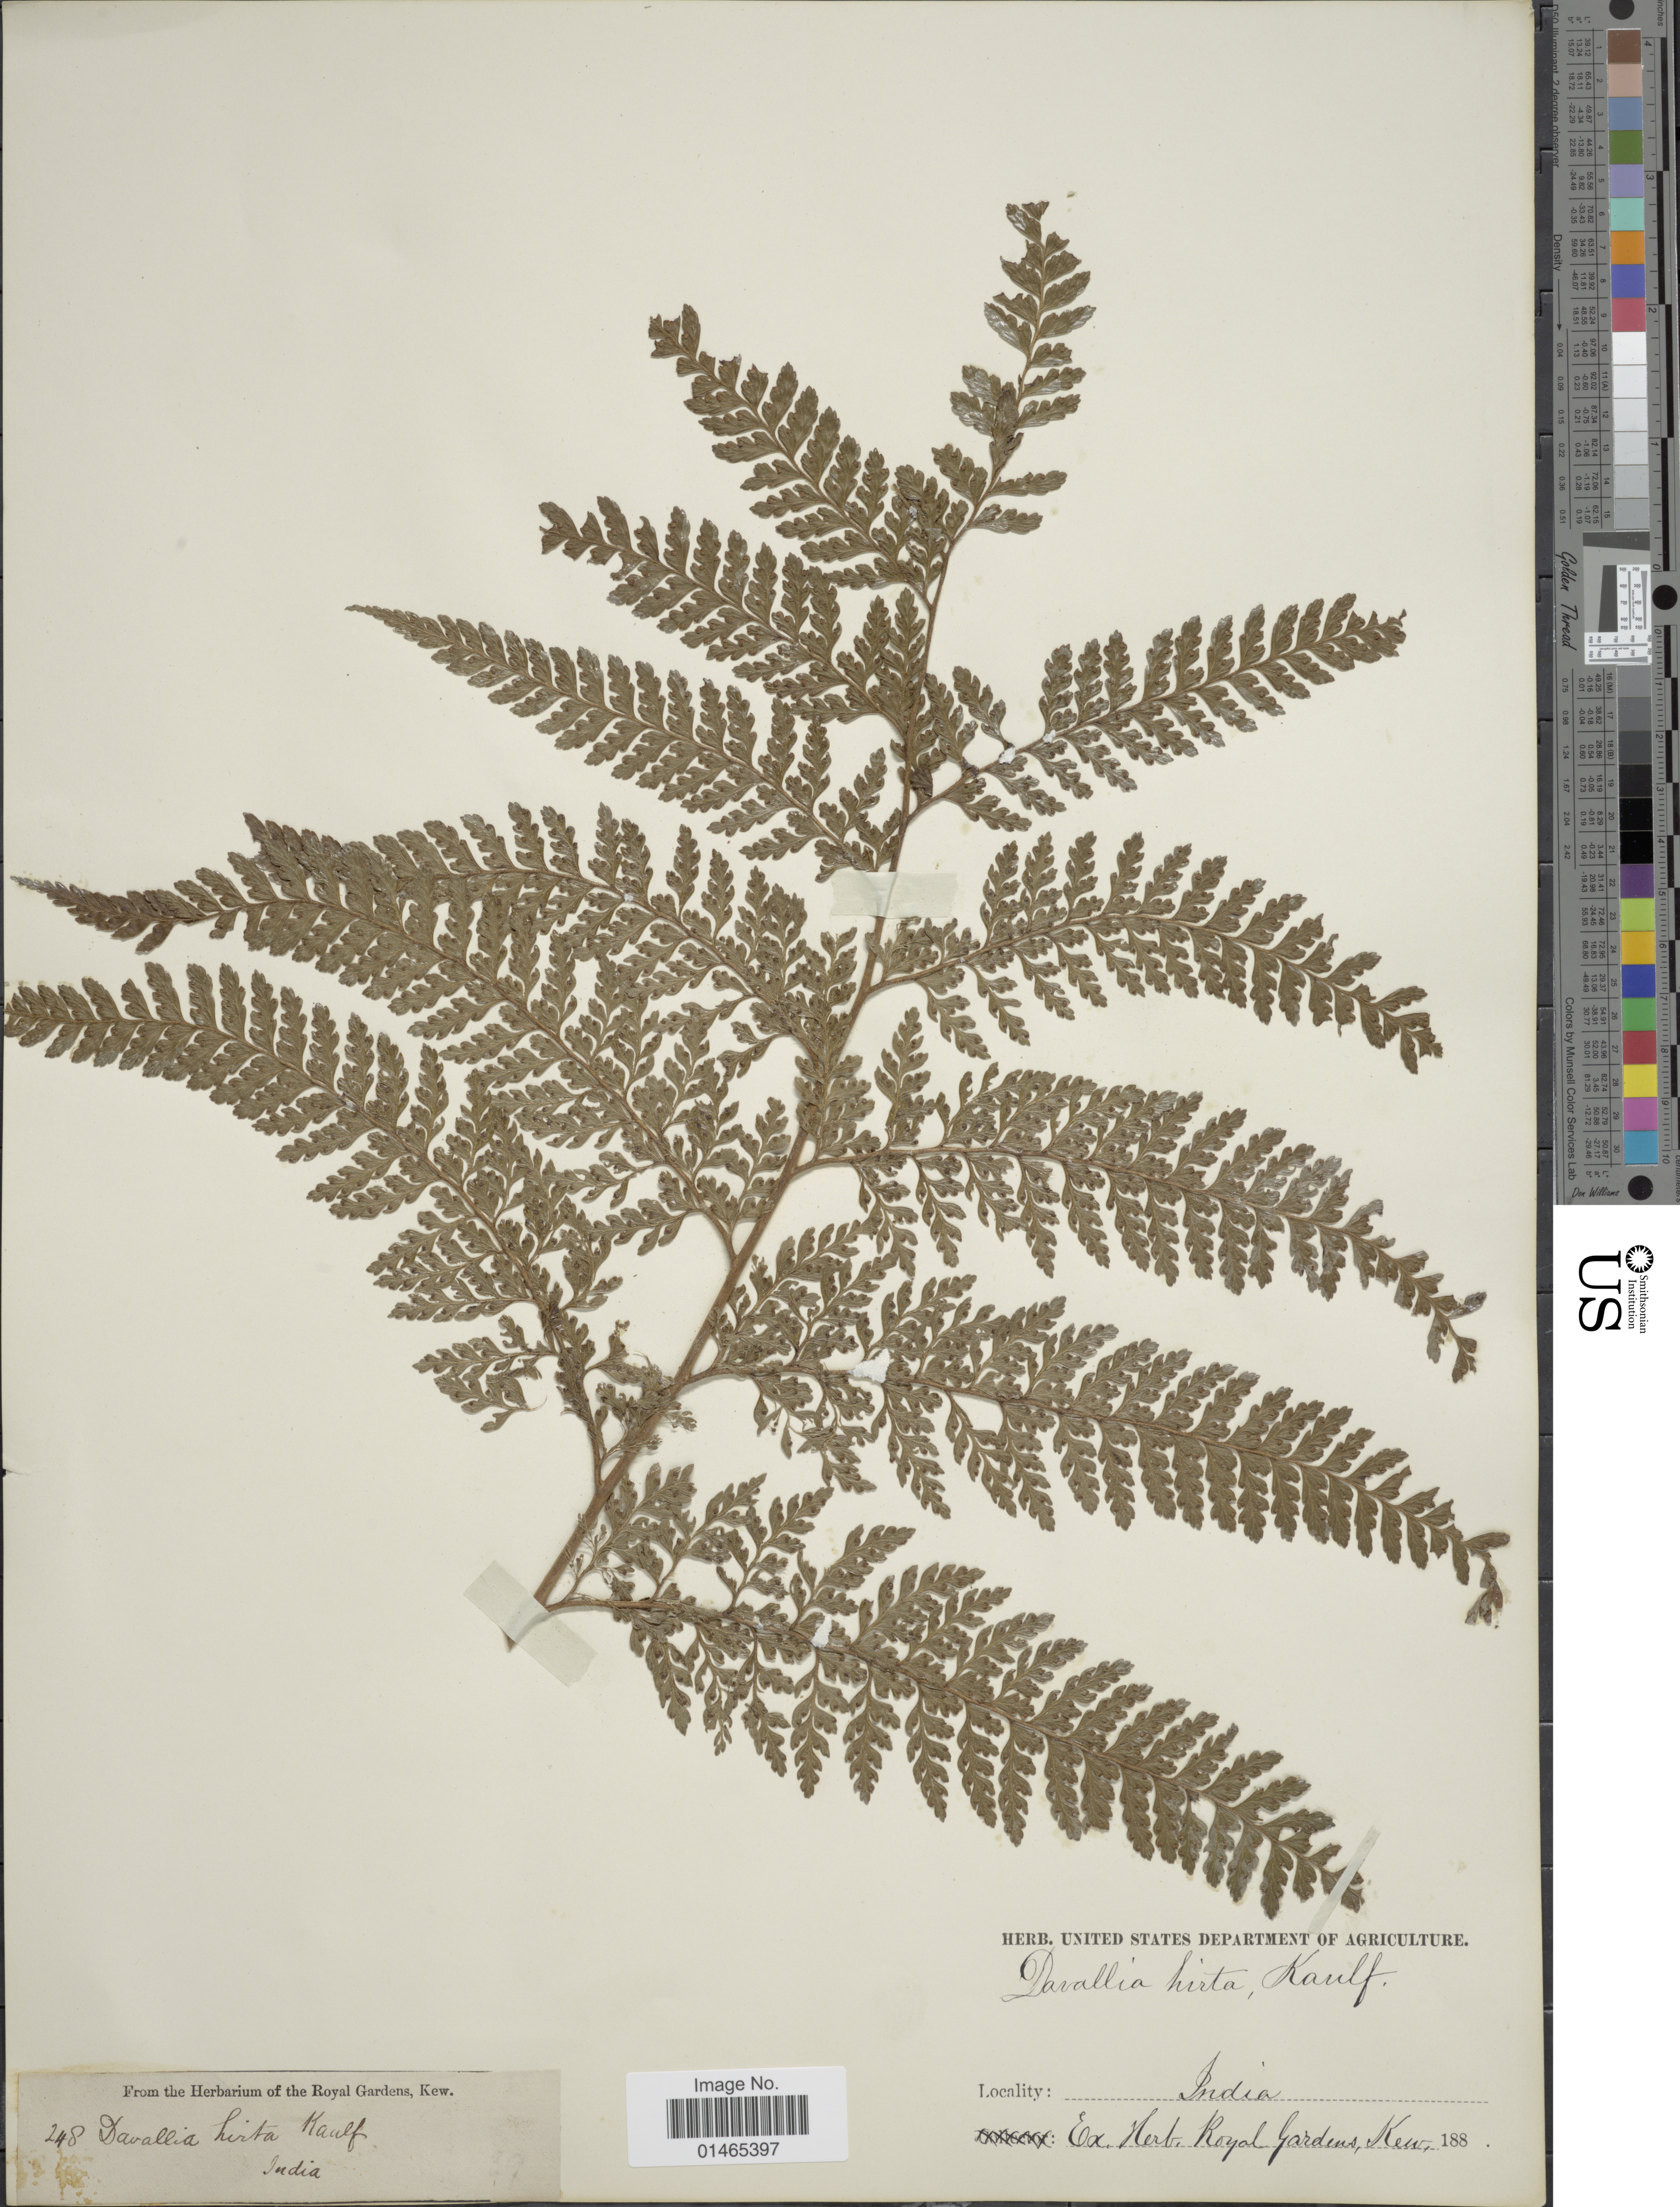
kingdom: Plantae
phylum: Tracheophyta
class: Polypodiopsida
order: Polypodiales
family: Dennstaedtiaceae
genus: Microlepia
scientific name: Microlepia dubia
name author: (Roxb.) C.V. Morton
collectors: ex herb. Kew Royal Gardens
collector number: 248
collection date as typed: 188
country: India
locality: India